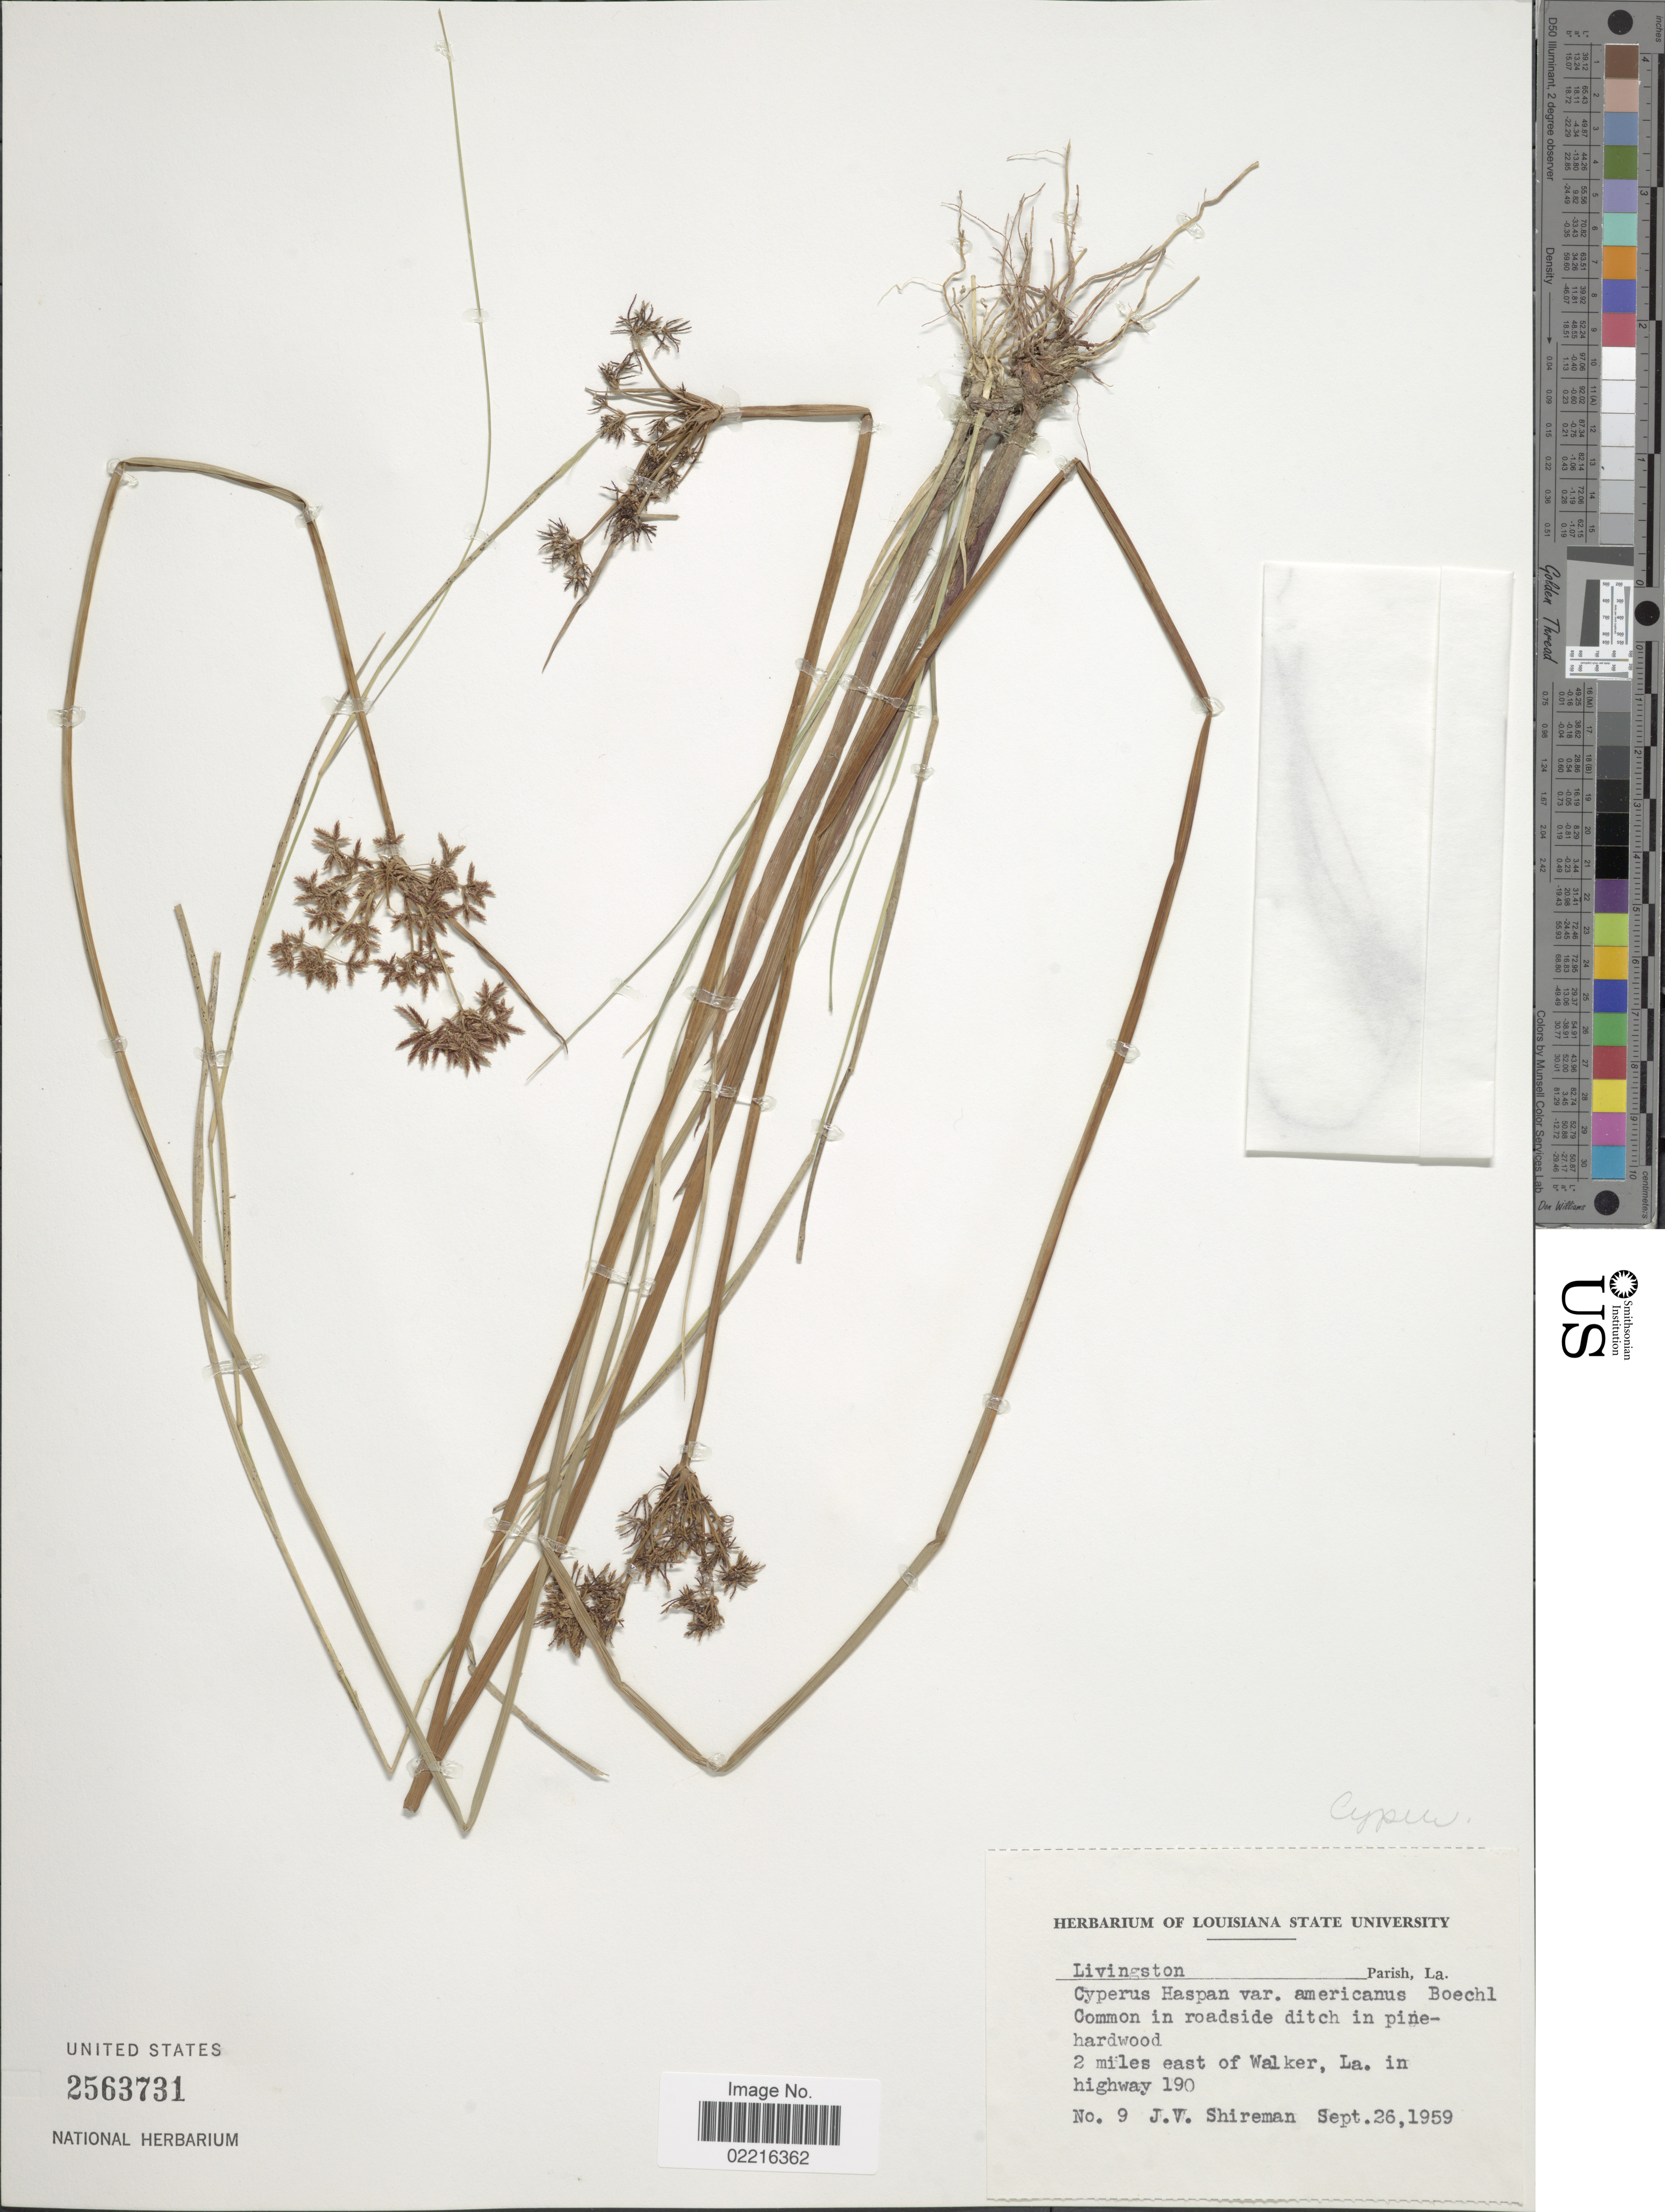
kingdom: Plantae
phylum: Tracheophyta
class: Liliopsida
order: Poales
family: Cyperaceae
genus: Cyperus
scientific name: Cyperus haspan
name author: L.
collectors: J. Shireman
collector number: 9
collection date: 1959-09-26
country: United States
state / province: Louisiana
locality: Livingston Parish, La., 2 miles east of Walker, La. in highway 190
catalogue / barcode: US 2563731